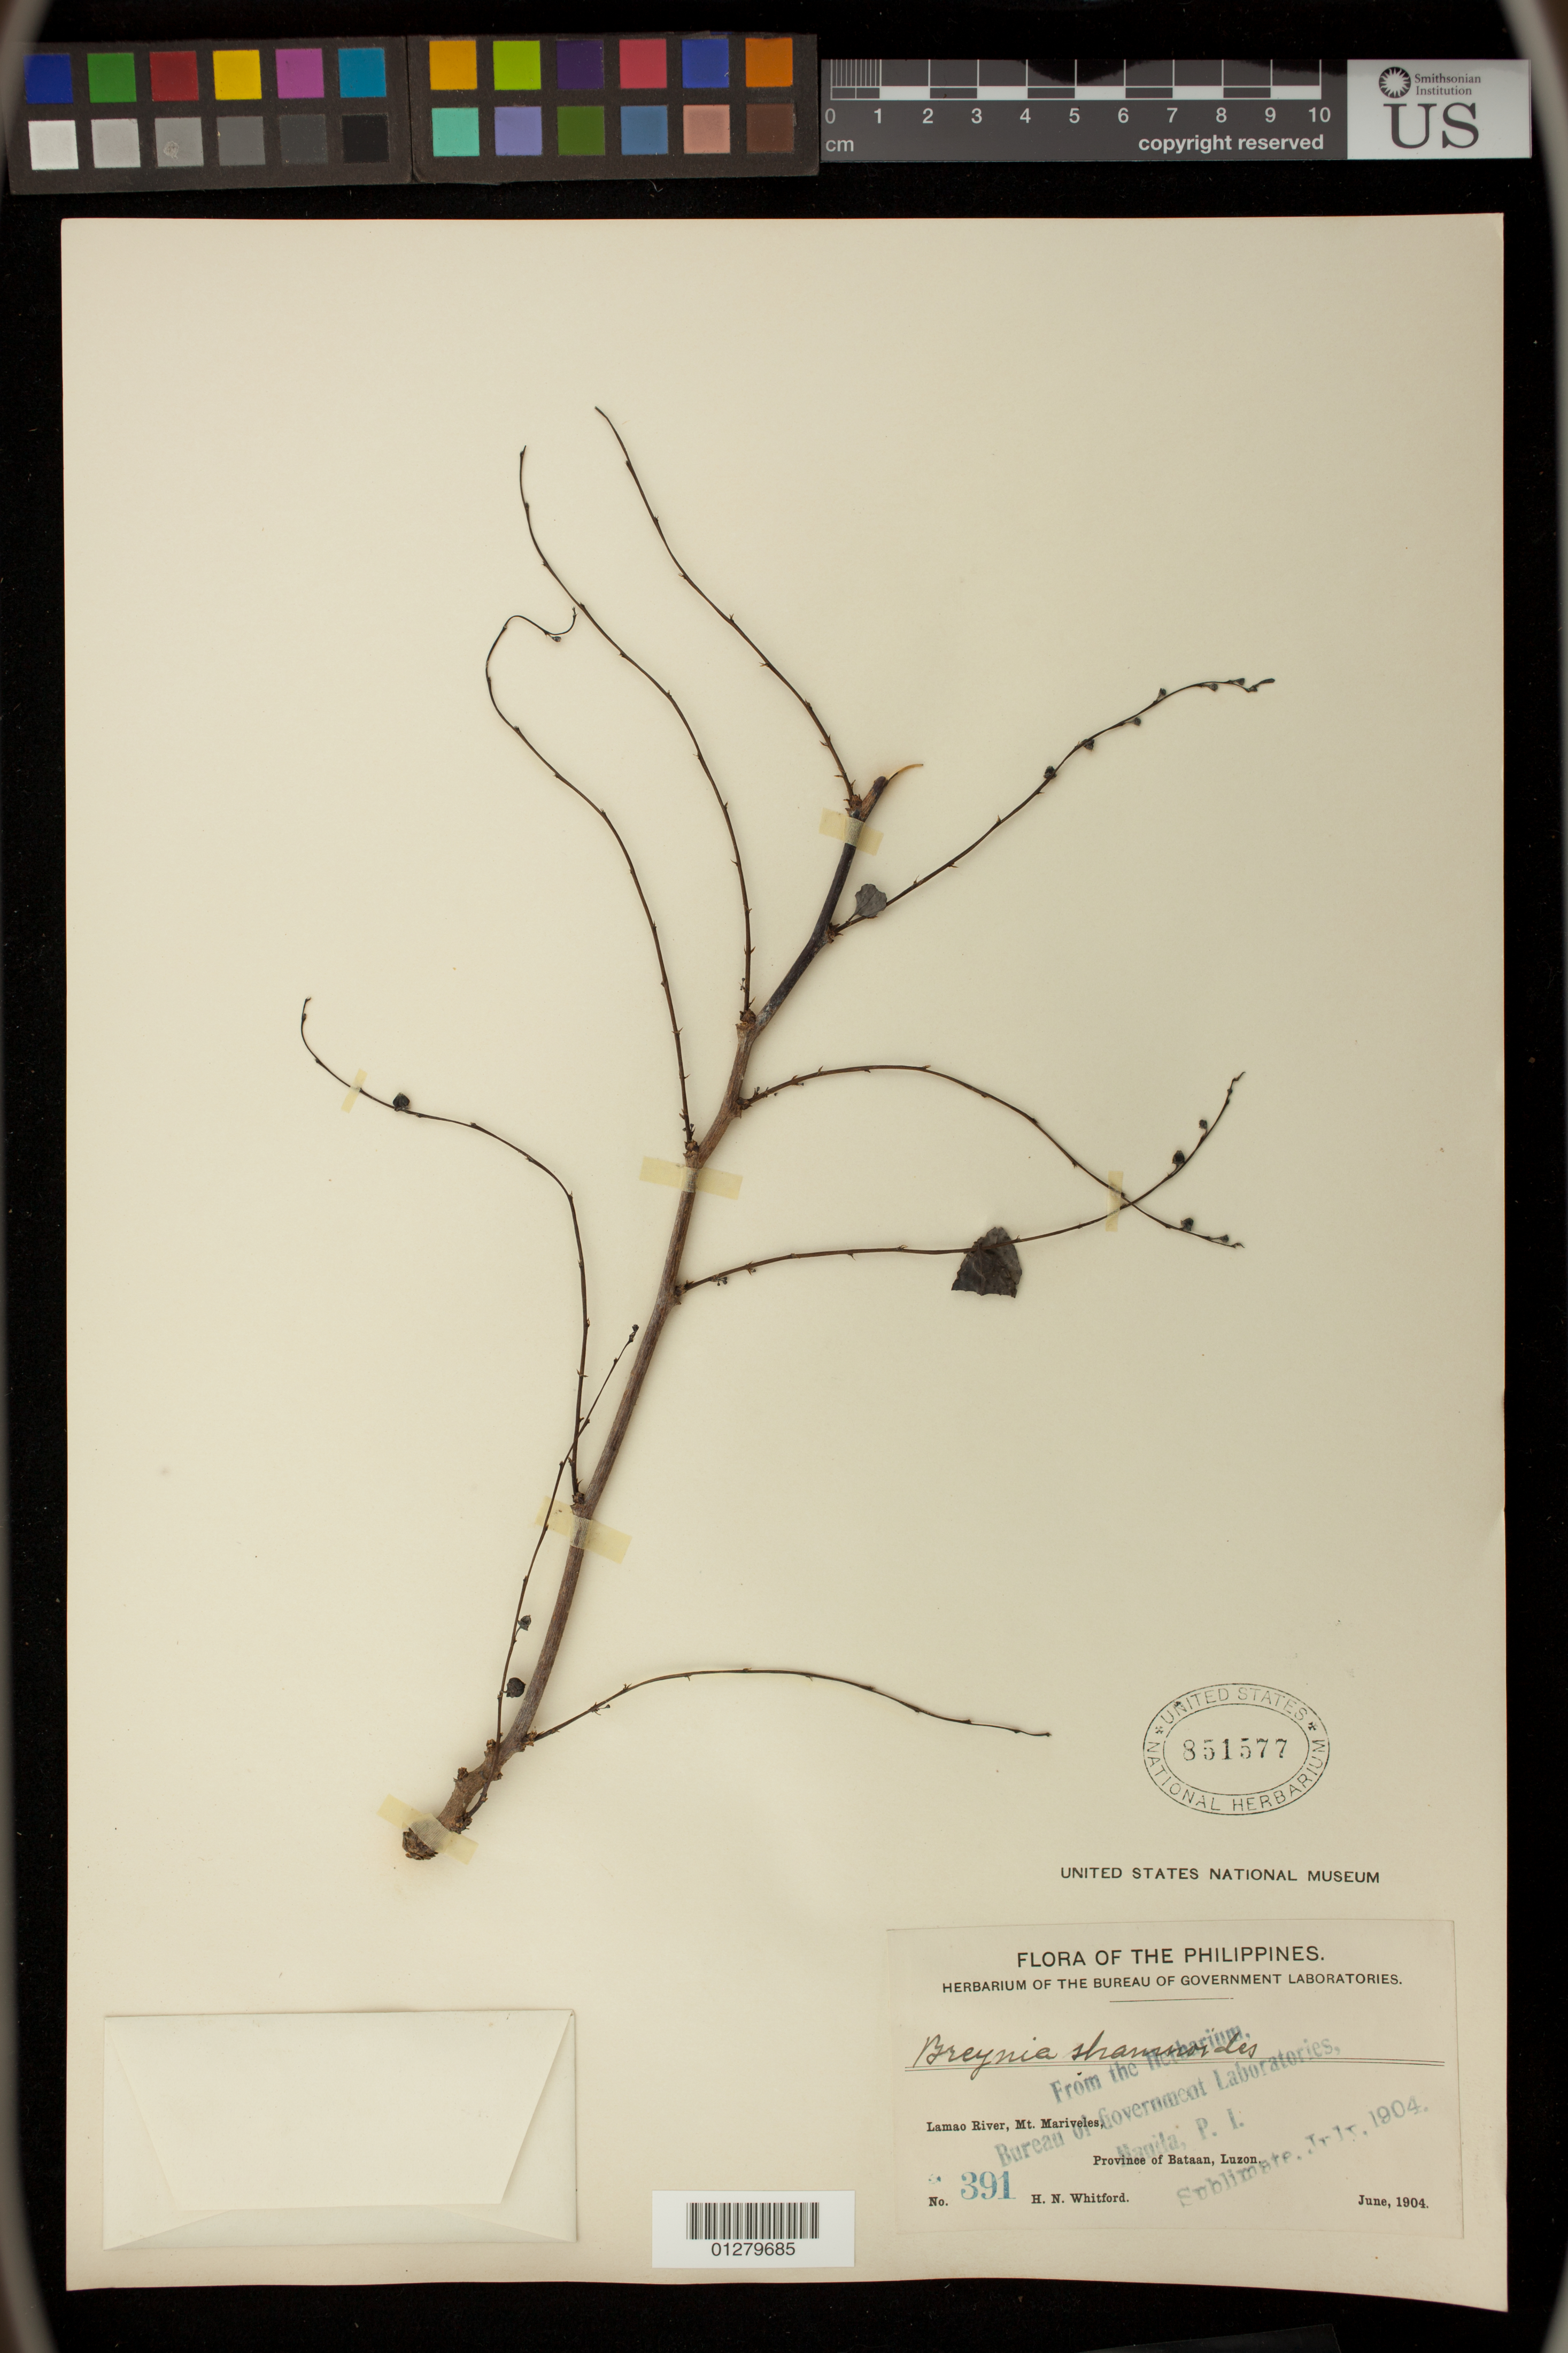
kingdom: Plantae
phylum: Tracheophyta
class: Magnoliopsida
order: Malpighiales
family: Phyllanthaceae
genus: Breynia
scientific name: Breynia vitis-idaea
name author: (Burm. f.) C.E.C. Fisch.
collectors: H. N. Whitford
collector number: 391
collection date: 1904-06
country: Philippines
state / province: Central Luzon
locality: Lamao River, Mount Marivoles, Province of Bataan, Luzon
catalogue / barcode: US 851577